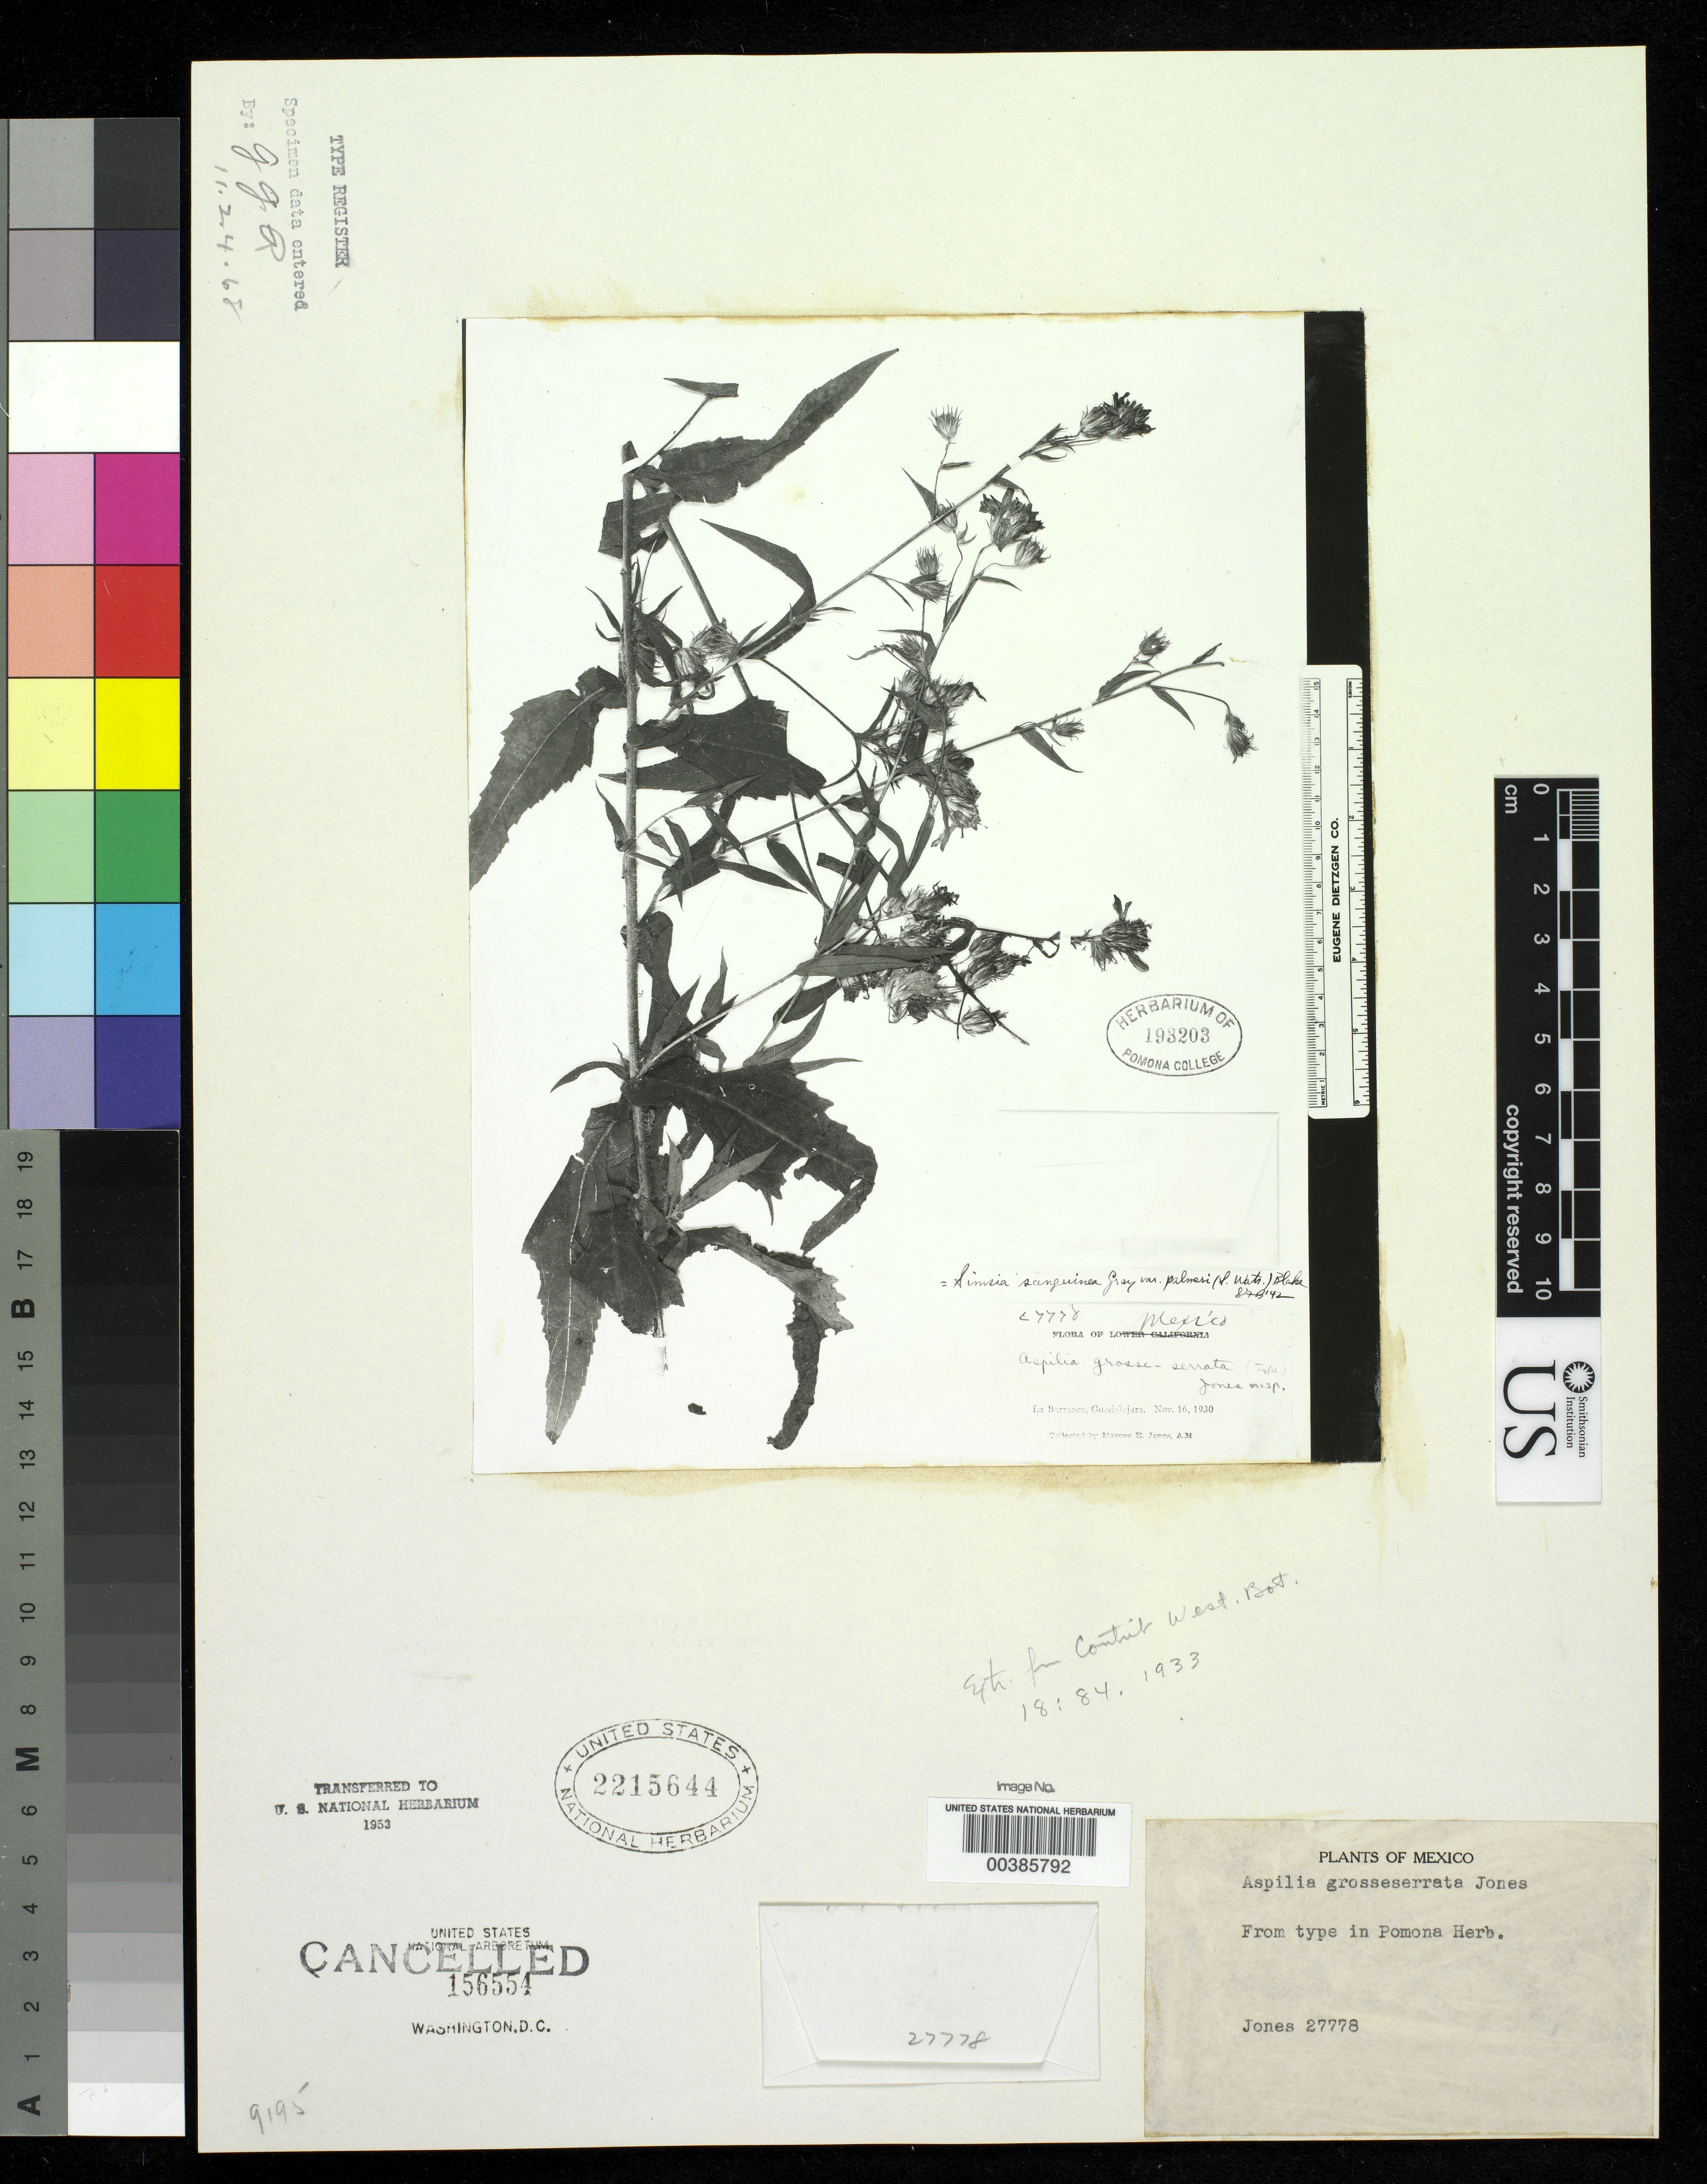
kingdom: Plantae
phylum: Tracheophyta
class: Magnoliopsida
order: Asterales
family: Asteraceae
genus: Aspilia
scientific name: Aspilia grosseserrata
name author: M.E. Jones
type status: Type Fragment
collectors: M. E. Jones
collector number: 27778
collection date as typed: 16 Nov 1930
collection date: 1930-11-16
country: Mexico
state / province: Jalisco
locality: Guadalajara.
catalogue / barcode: US 2215644